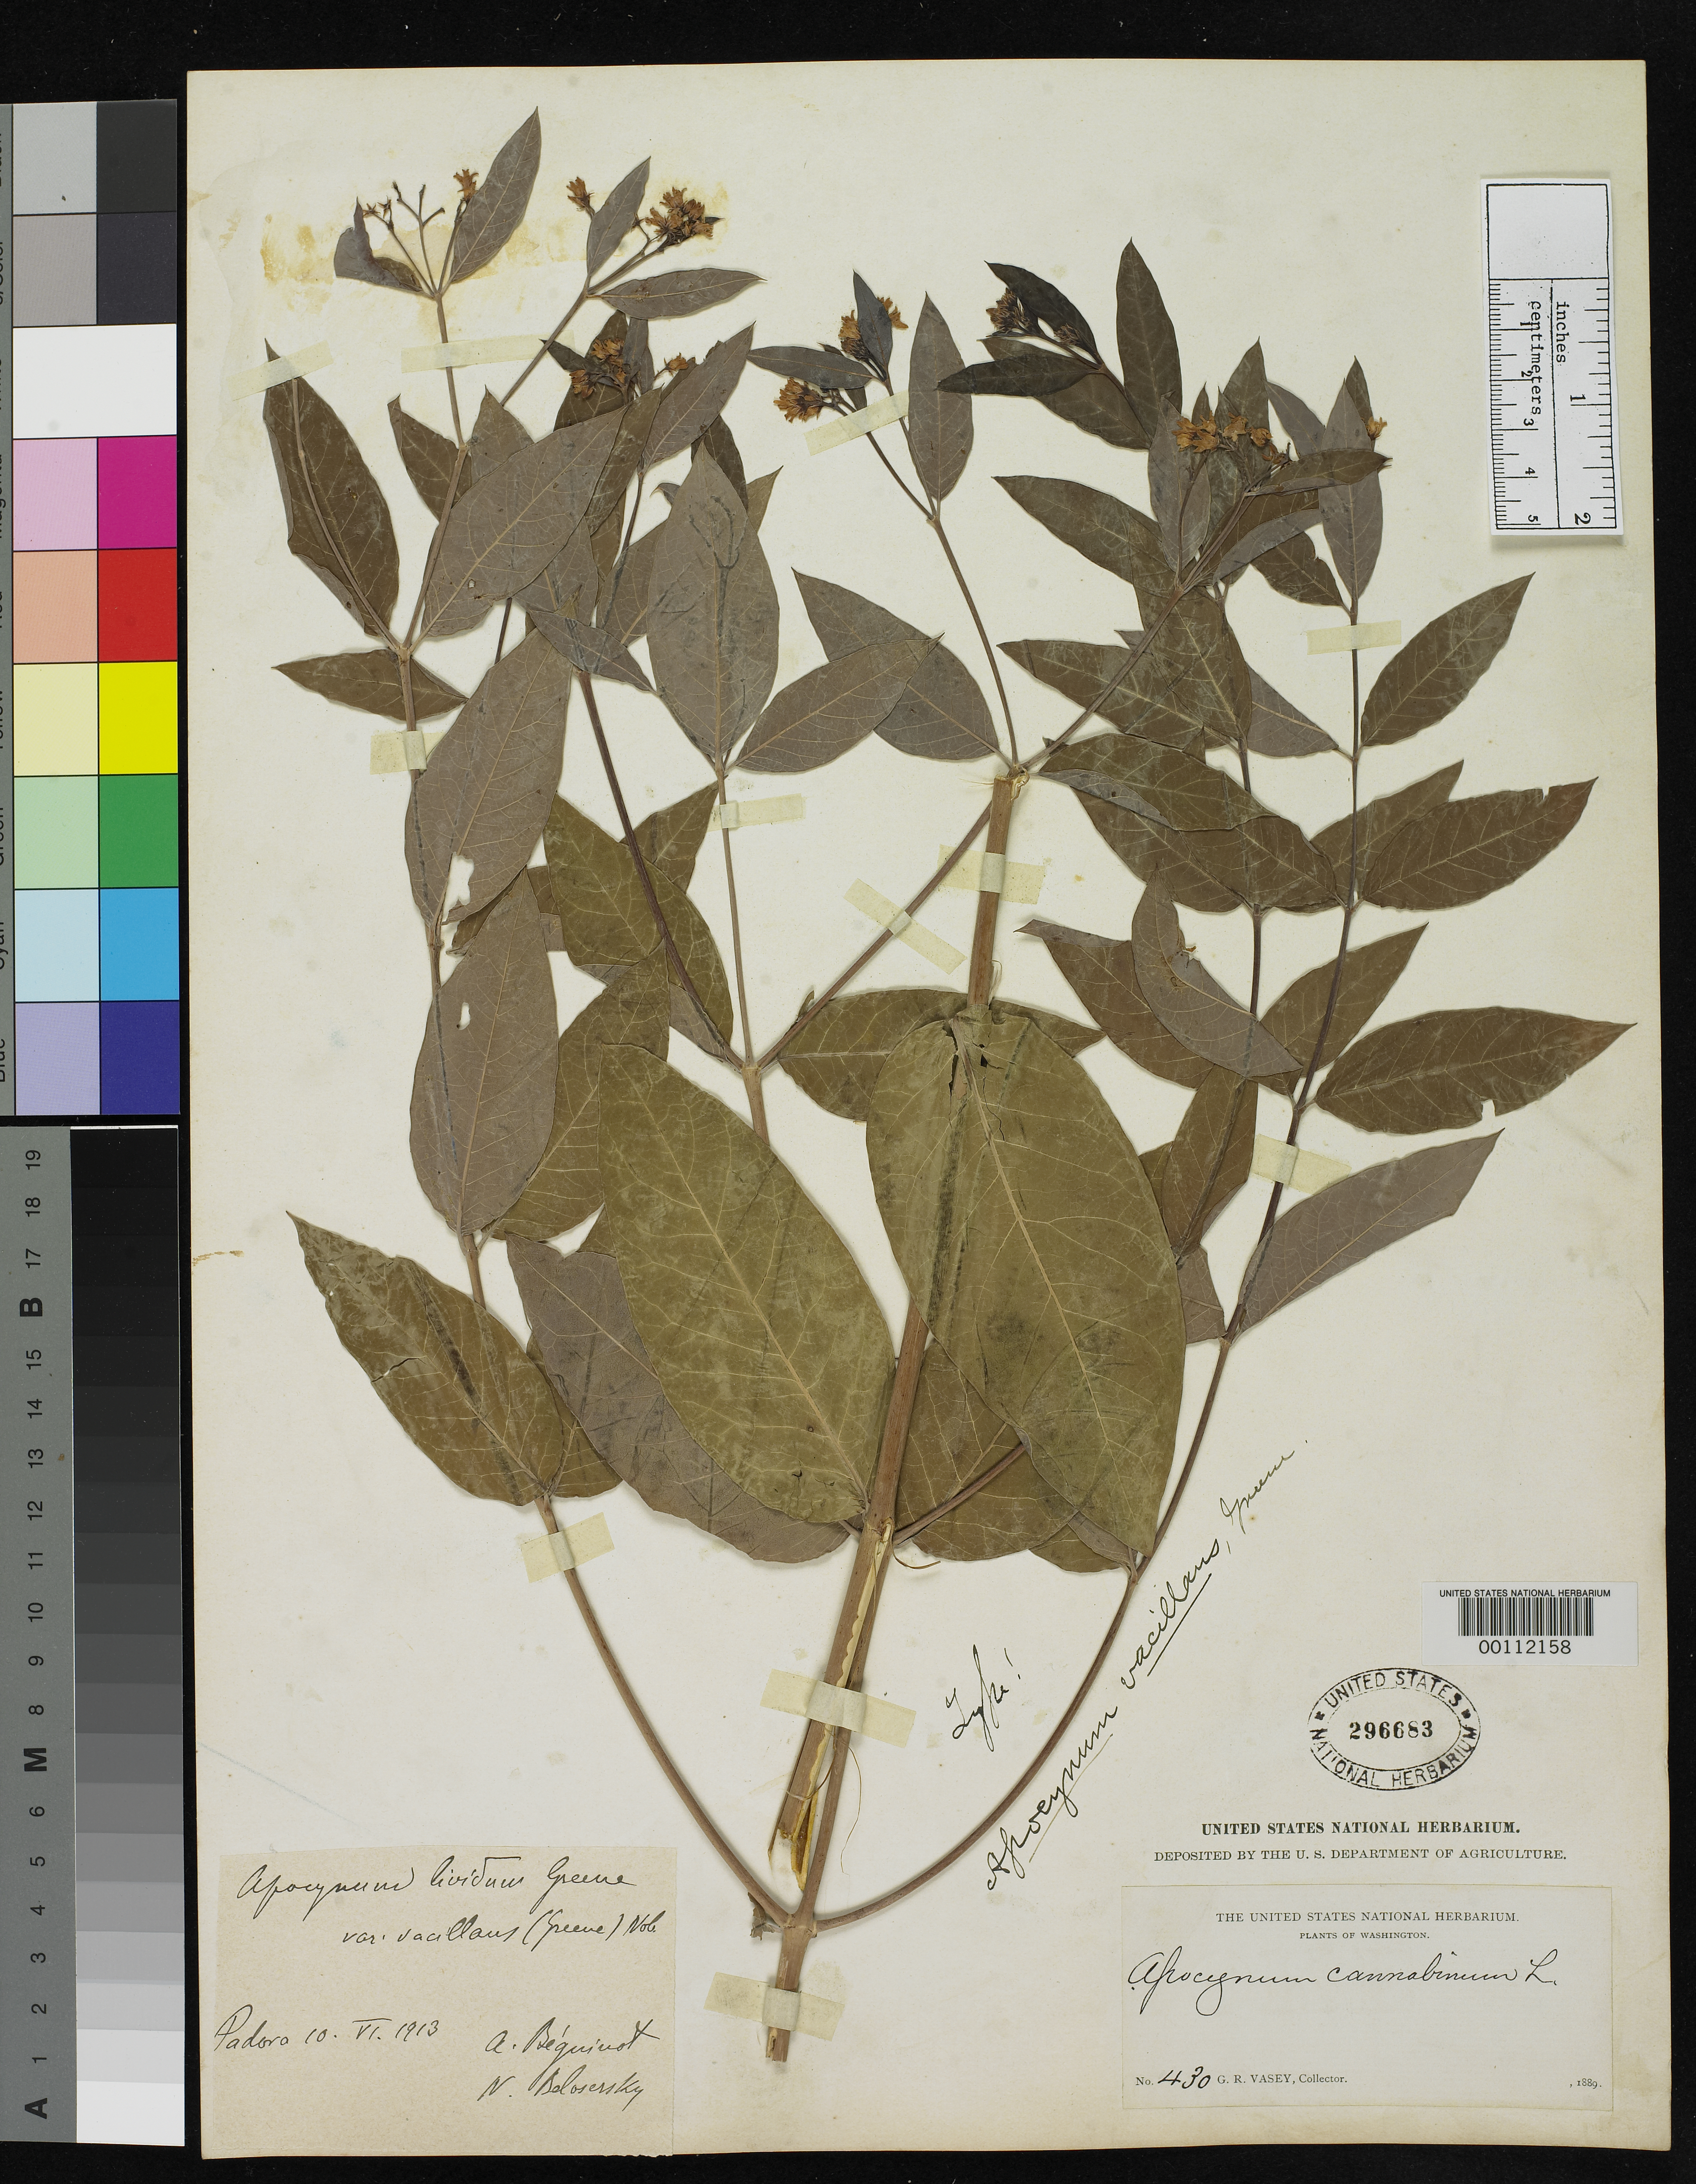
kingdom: Plantae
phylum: Tracheophyta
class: Magnoliopsida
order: Gentianales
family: Apocynaceae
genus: Apocynum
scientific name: Apocynum vacillans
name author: Greene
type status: Holotype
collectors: G. R. Vasey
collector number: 430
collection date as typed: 1889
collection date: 1889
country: United States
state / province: Washington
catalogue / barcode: US 296683